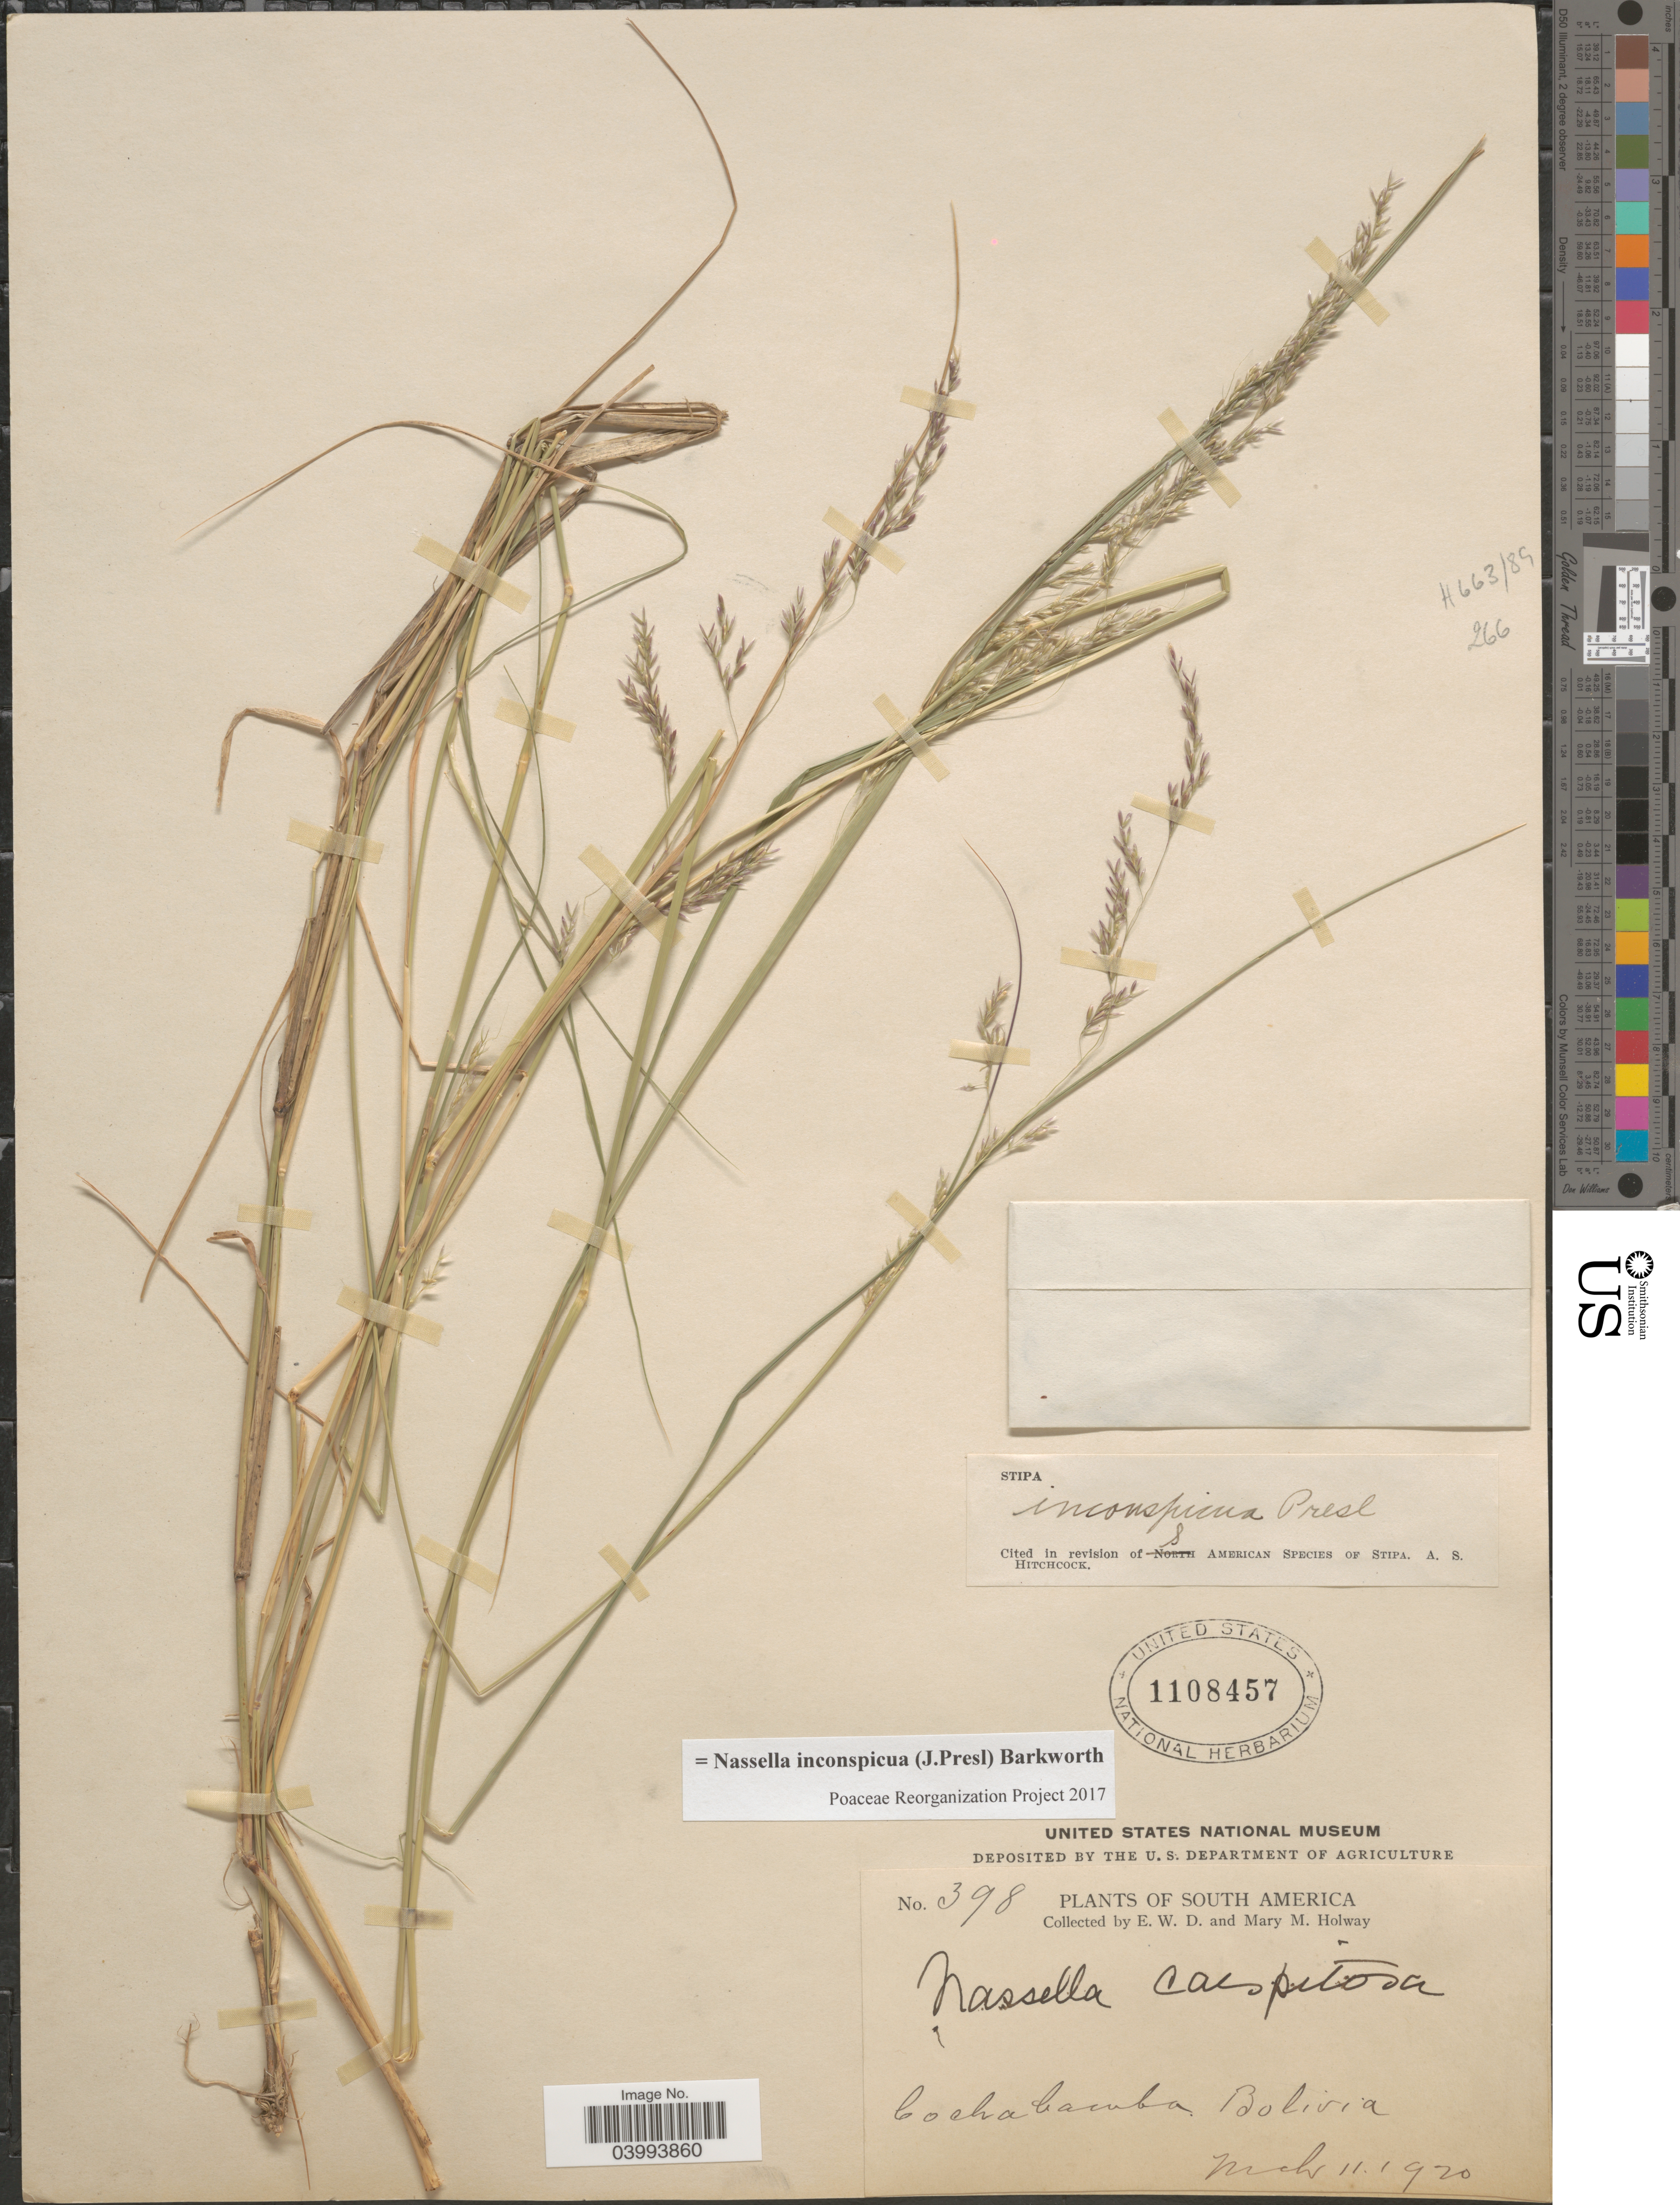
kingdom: Plantae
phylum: Tracheophyta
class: Liliopsida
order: Poales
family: Poaceae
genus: Nassella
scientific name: Nassella inconspicua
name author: (J. Presl) Barkworth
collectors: E. W. D. Holway & M. M. Holway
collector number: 398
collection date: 1920-03-11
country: Bolivia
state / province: Cochabamba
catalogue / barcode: US 1108457